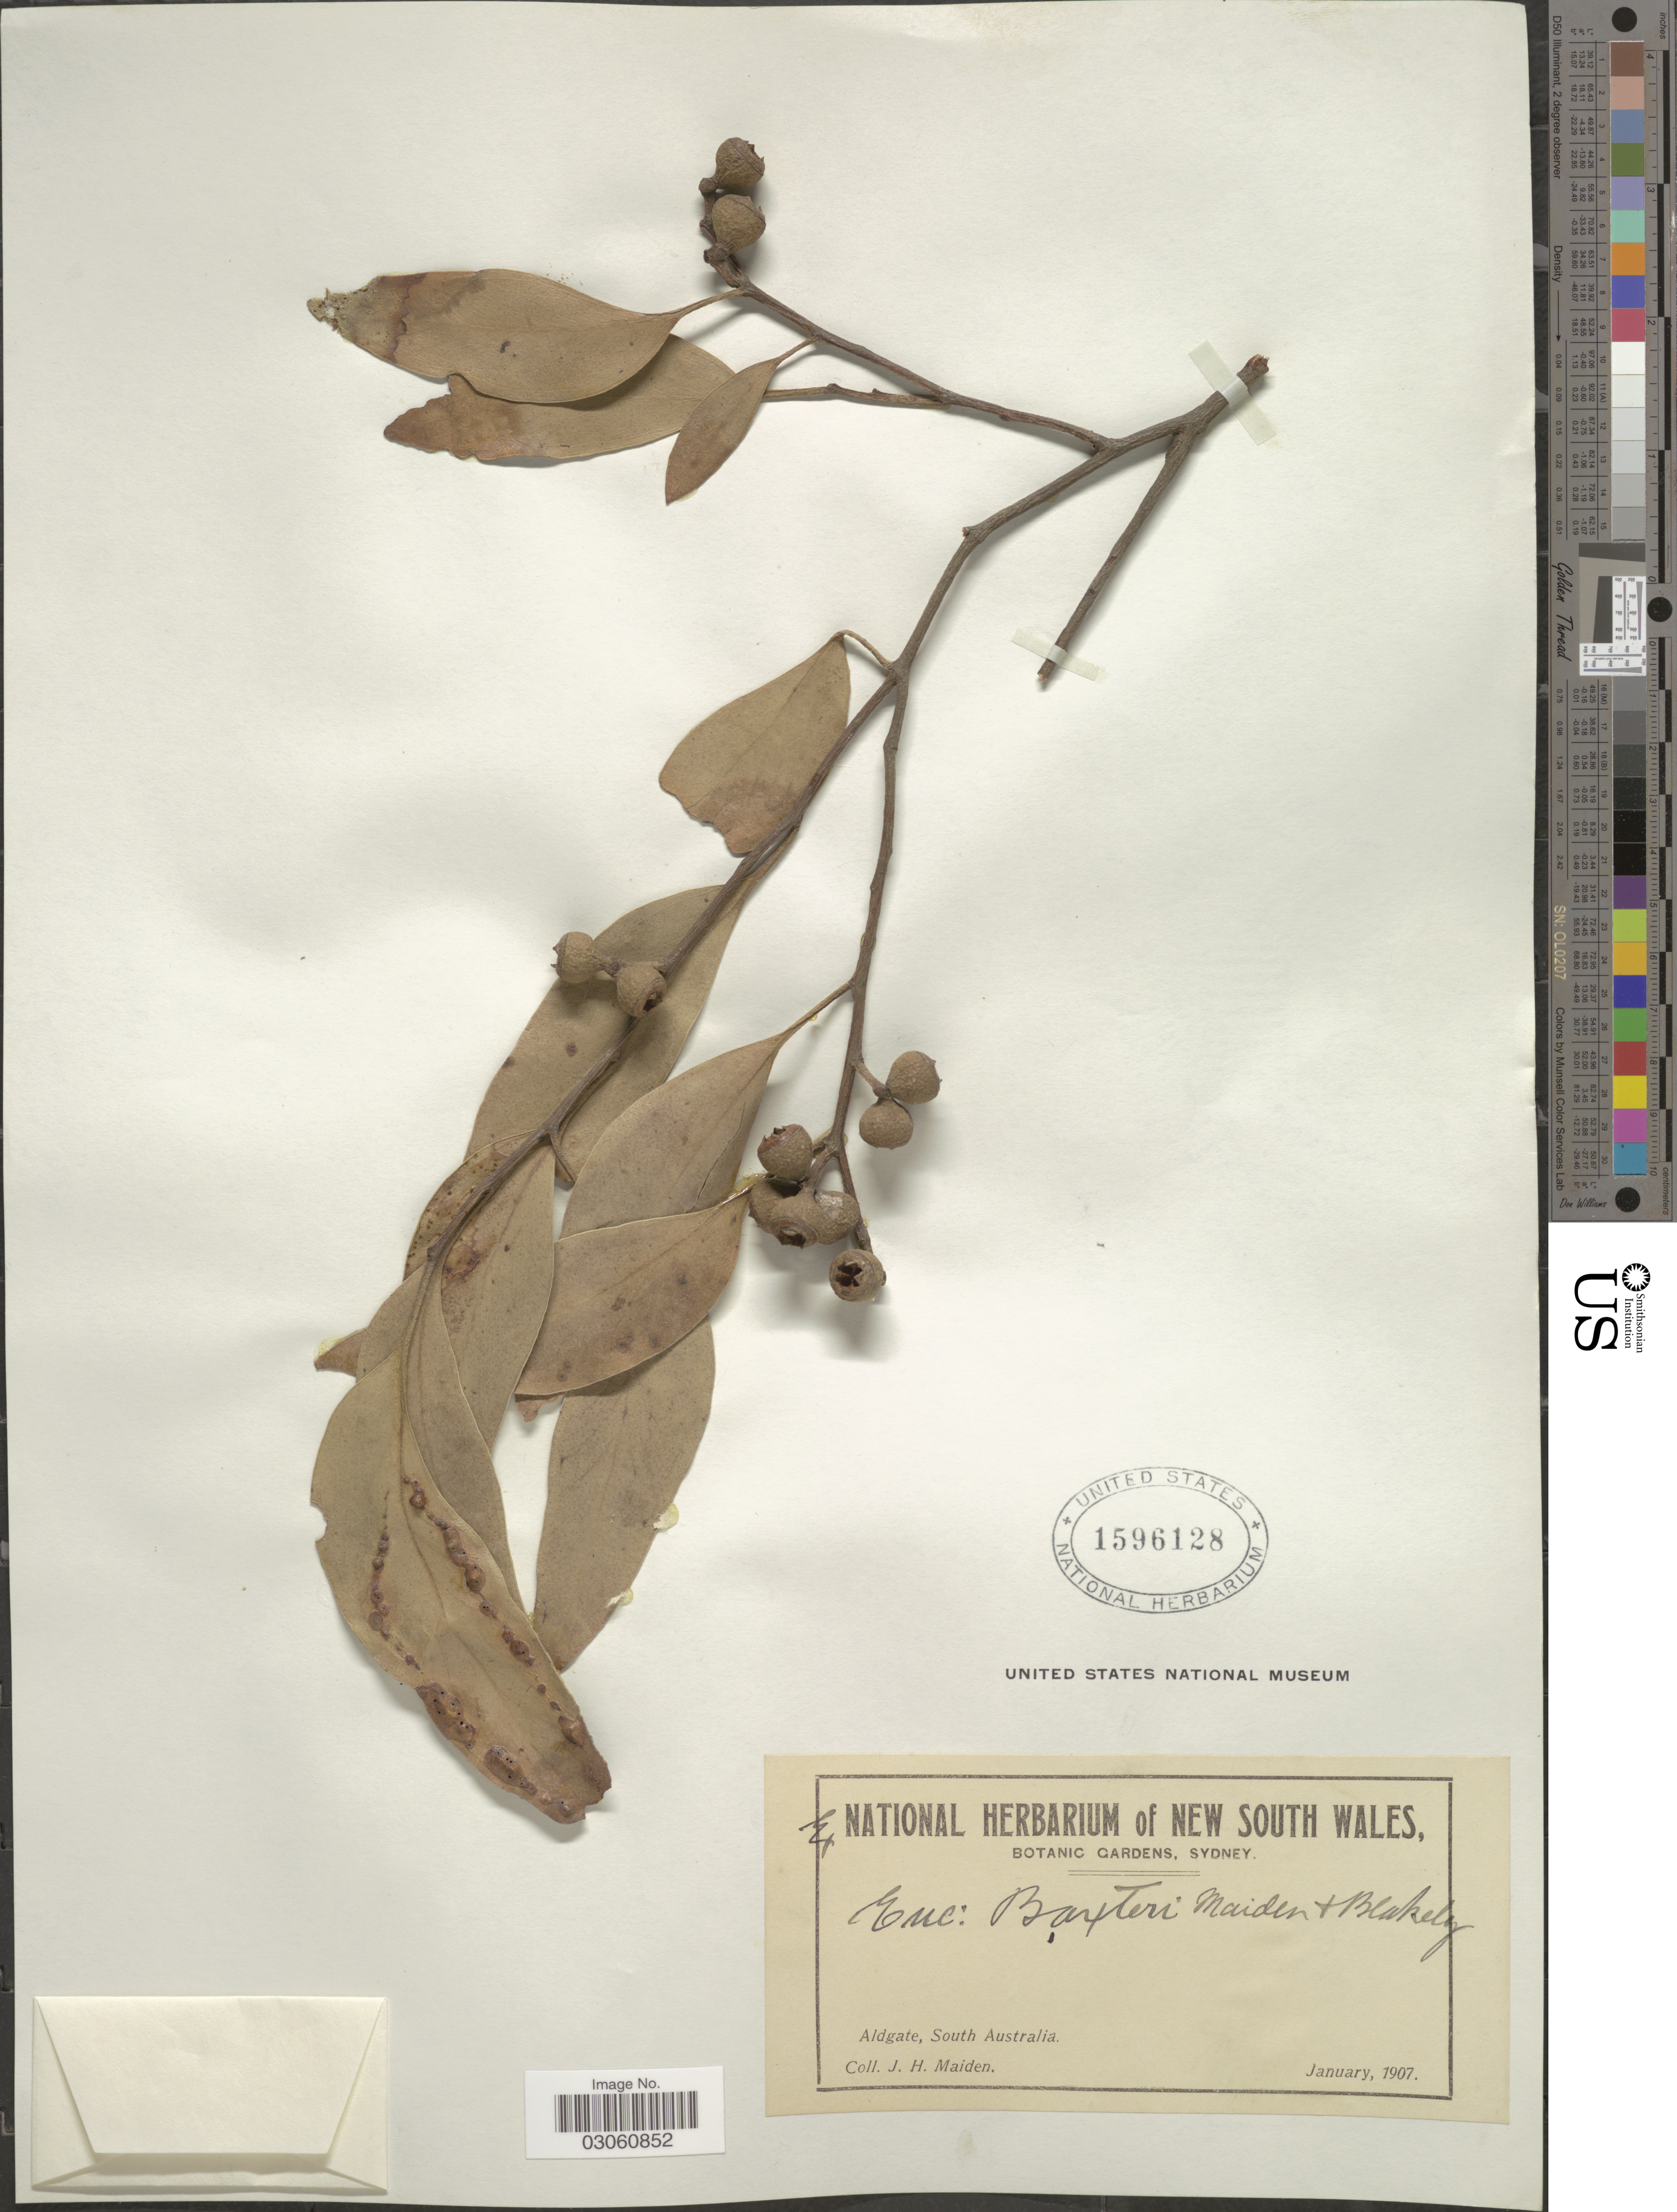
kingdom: Plantae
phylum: Tracheophyta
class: Magnoliopsida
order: Myrtales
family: Myrtaceae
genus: Eucalyptus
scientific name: Eucalyptus baxteri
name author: (Benth.) J.M. Black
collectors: J. Maiden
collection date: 1907-01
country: Australia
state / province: South Australia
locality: Aldgate, South Australia.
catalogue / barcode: US 1596128